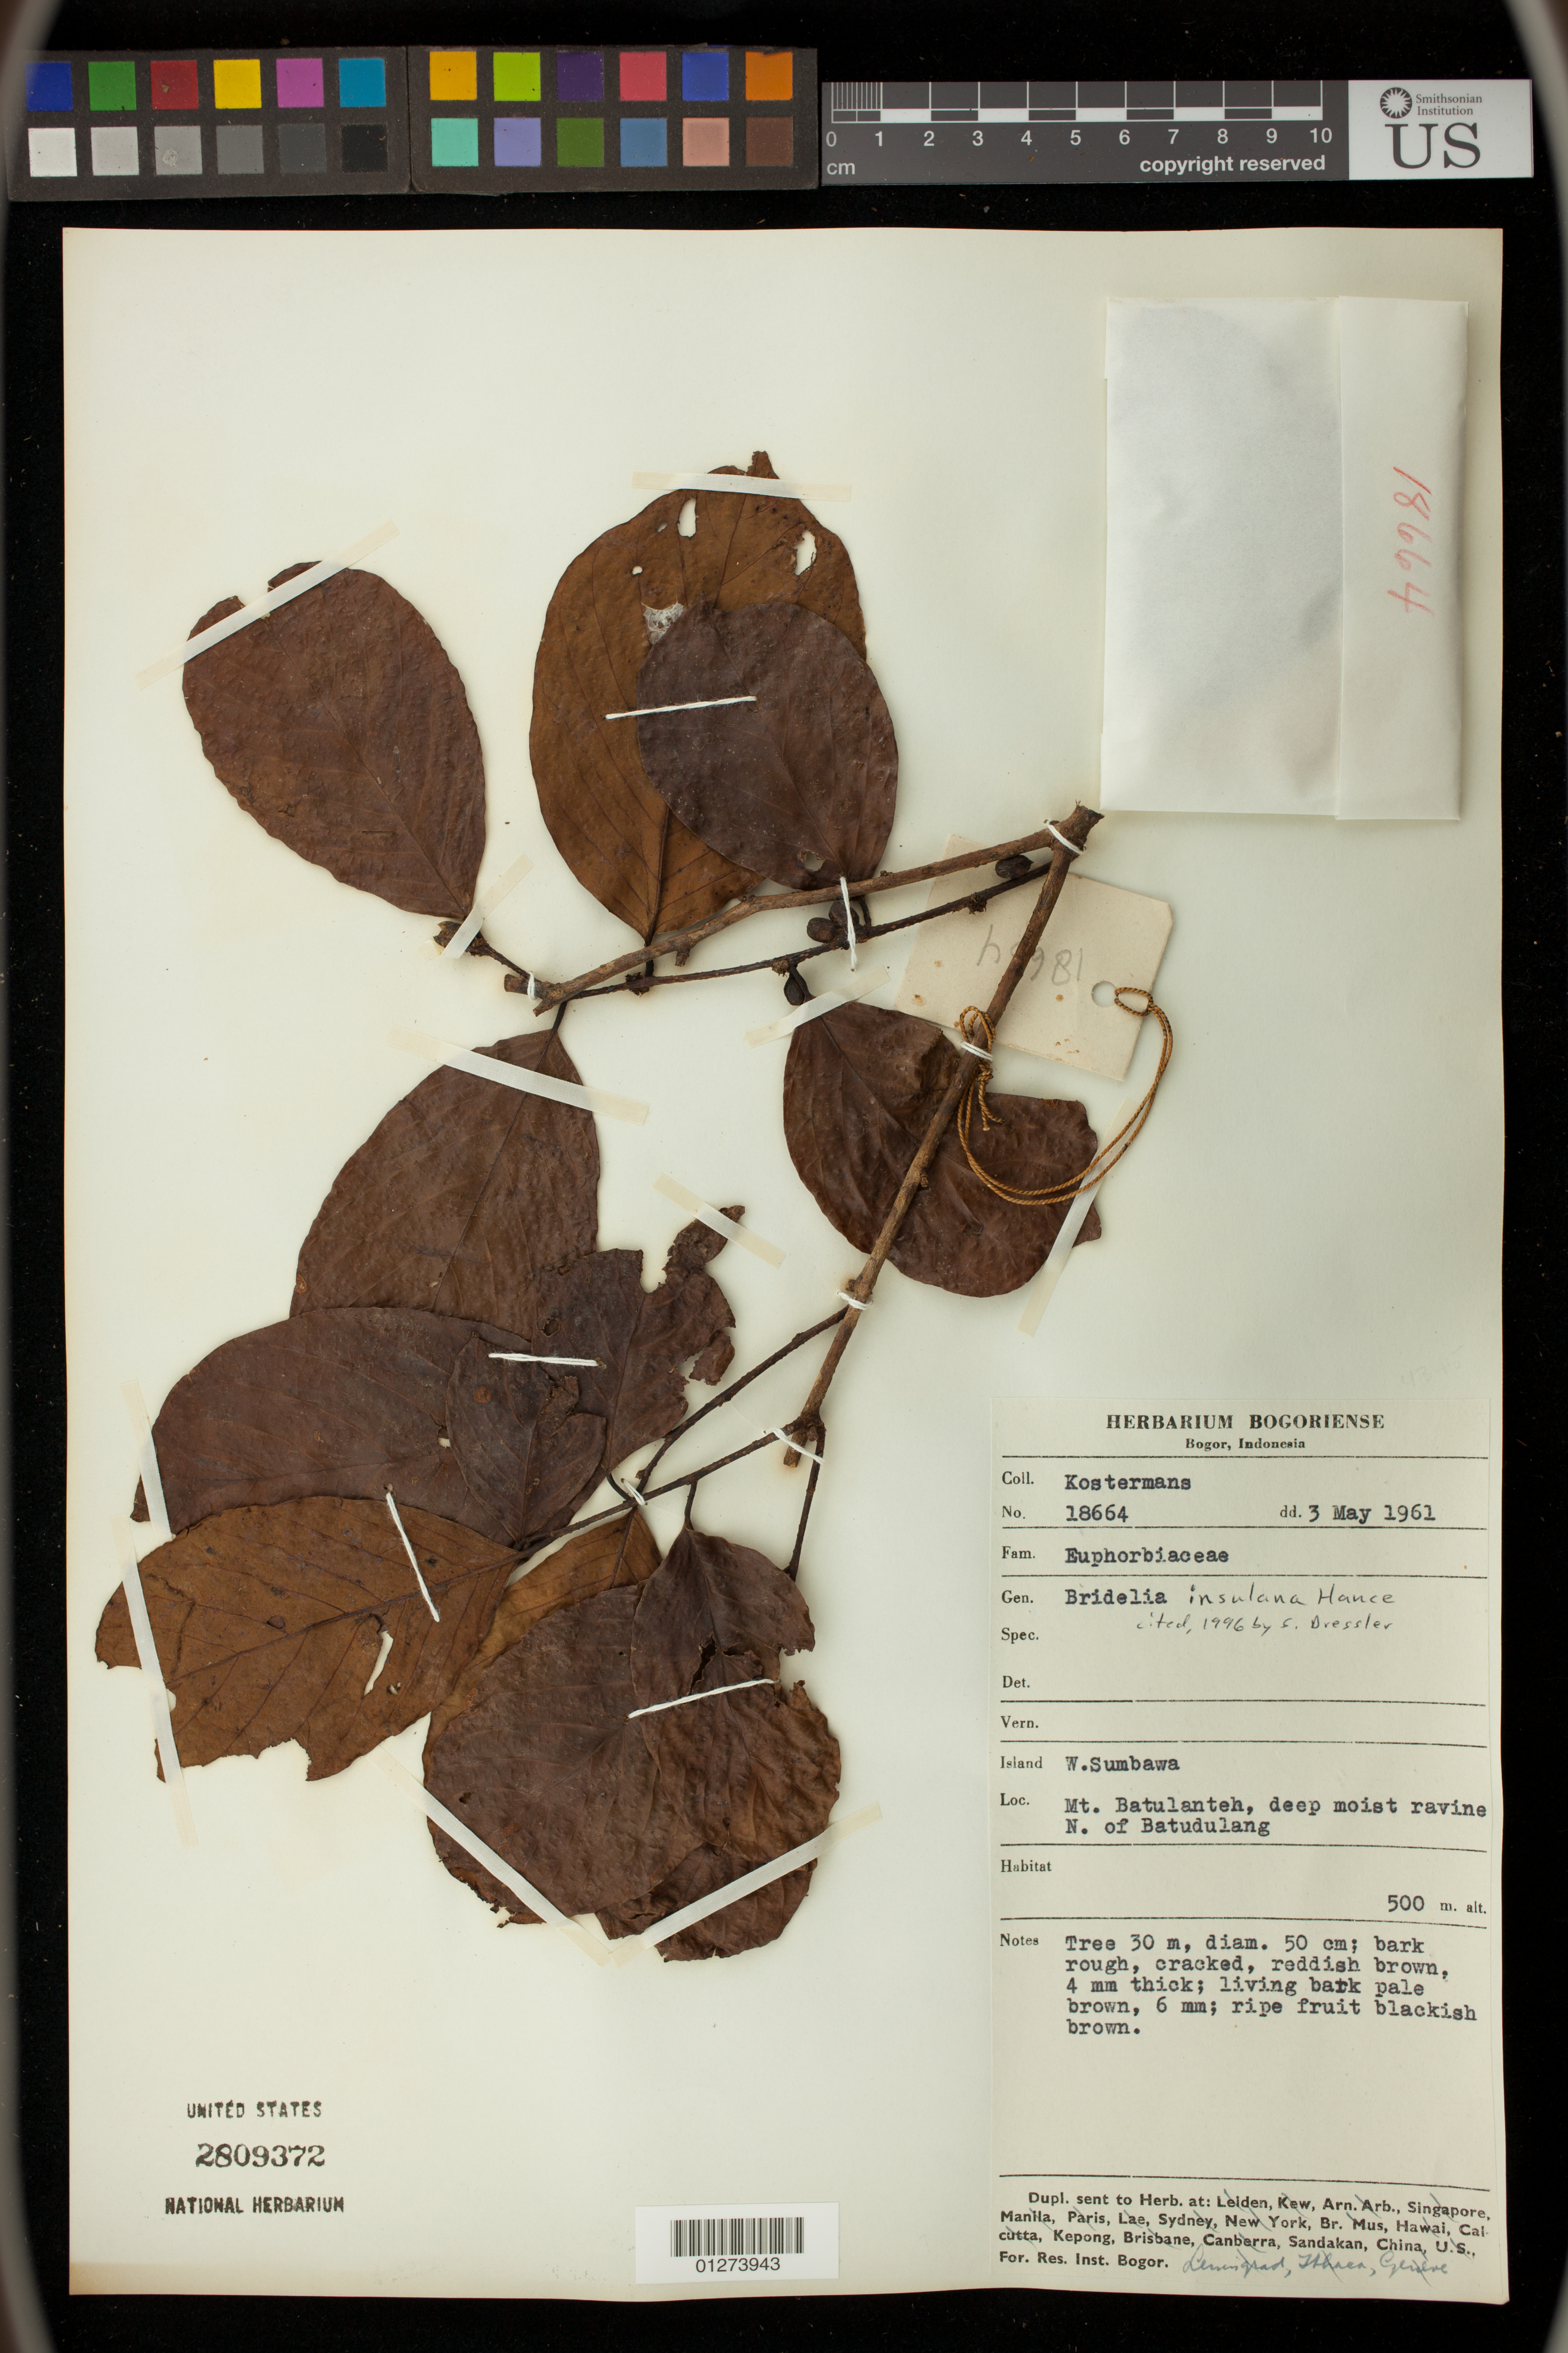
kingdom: Plantae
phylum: Tracheophyta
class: Magnoliopsida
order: Malpighiales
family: Phyllanthaceae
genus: Bridelia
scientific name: Bridelia insulana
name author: Hance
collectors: A. J. G. Kostermans & Kostermans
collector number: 18664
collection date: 1961-05-03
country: Indonesia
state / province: Nusa Tenggara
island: Sumbawa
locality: Mt. Batulanteh, deep moist ravine, N. of Batudulang, W. Sumbawa, West Nusa Tenggara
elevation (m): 500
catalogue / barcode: US 2809372